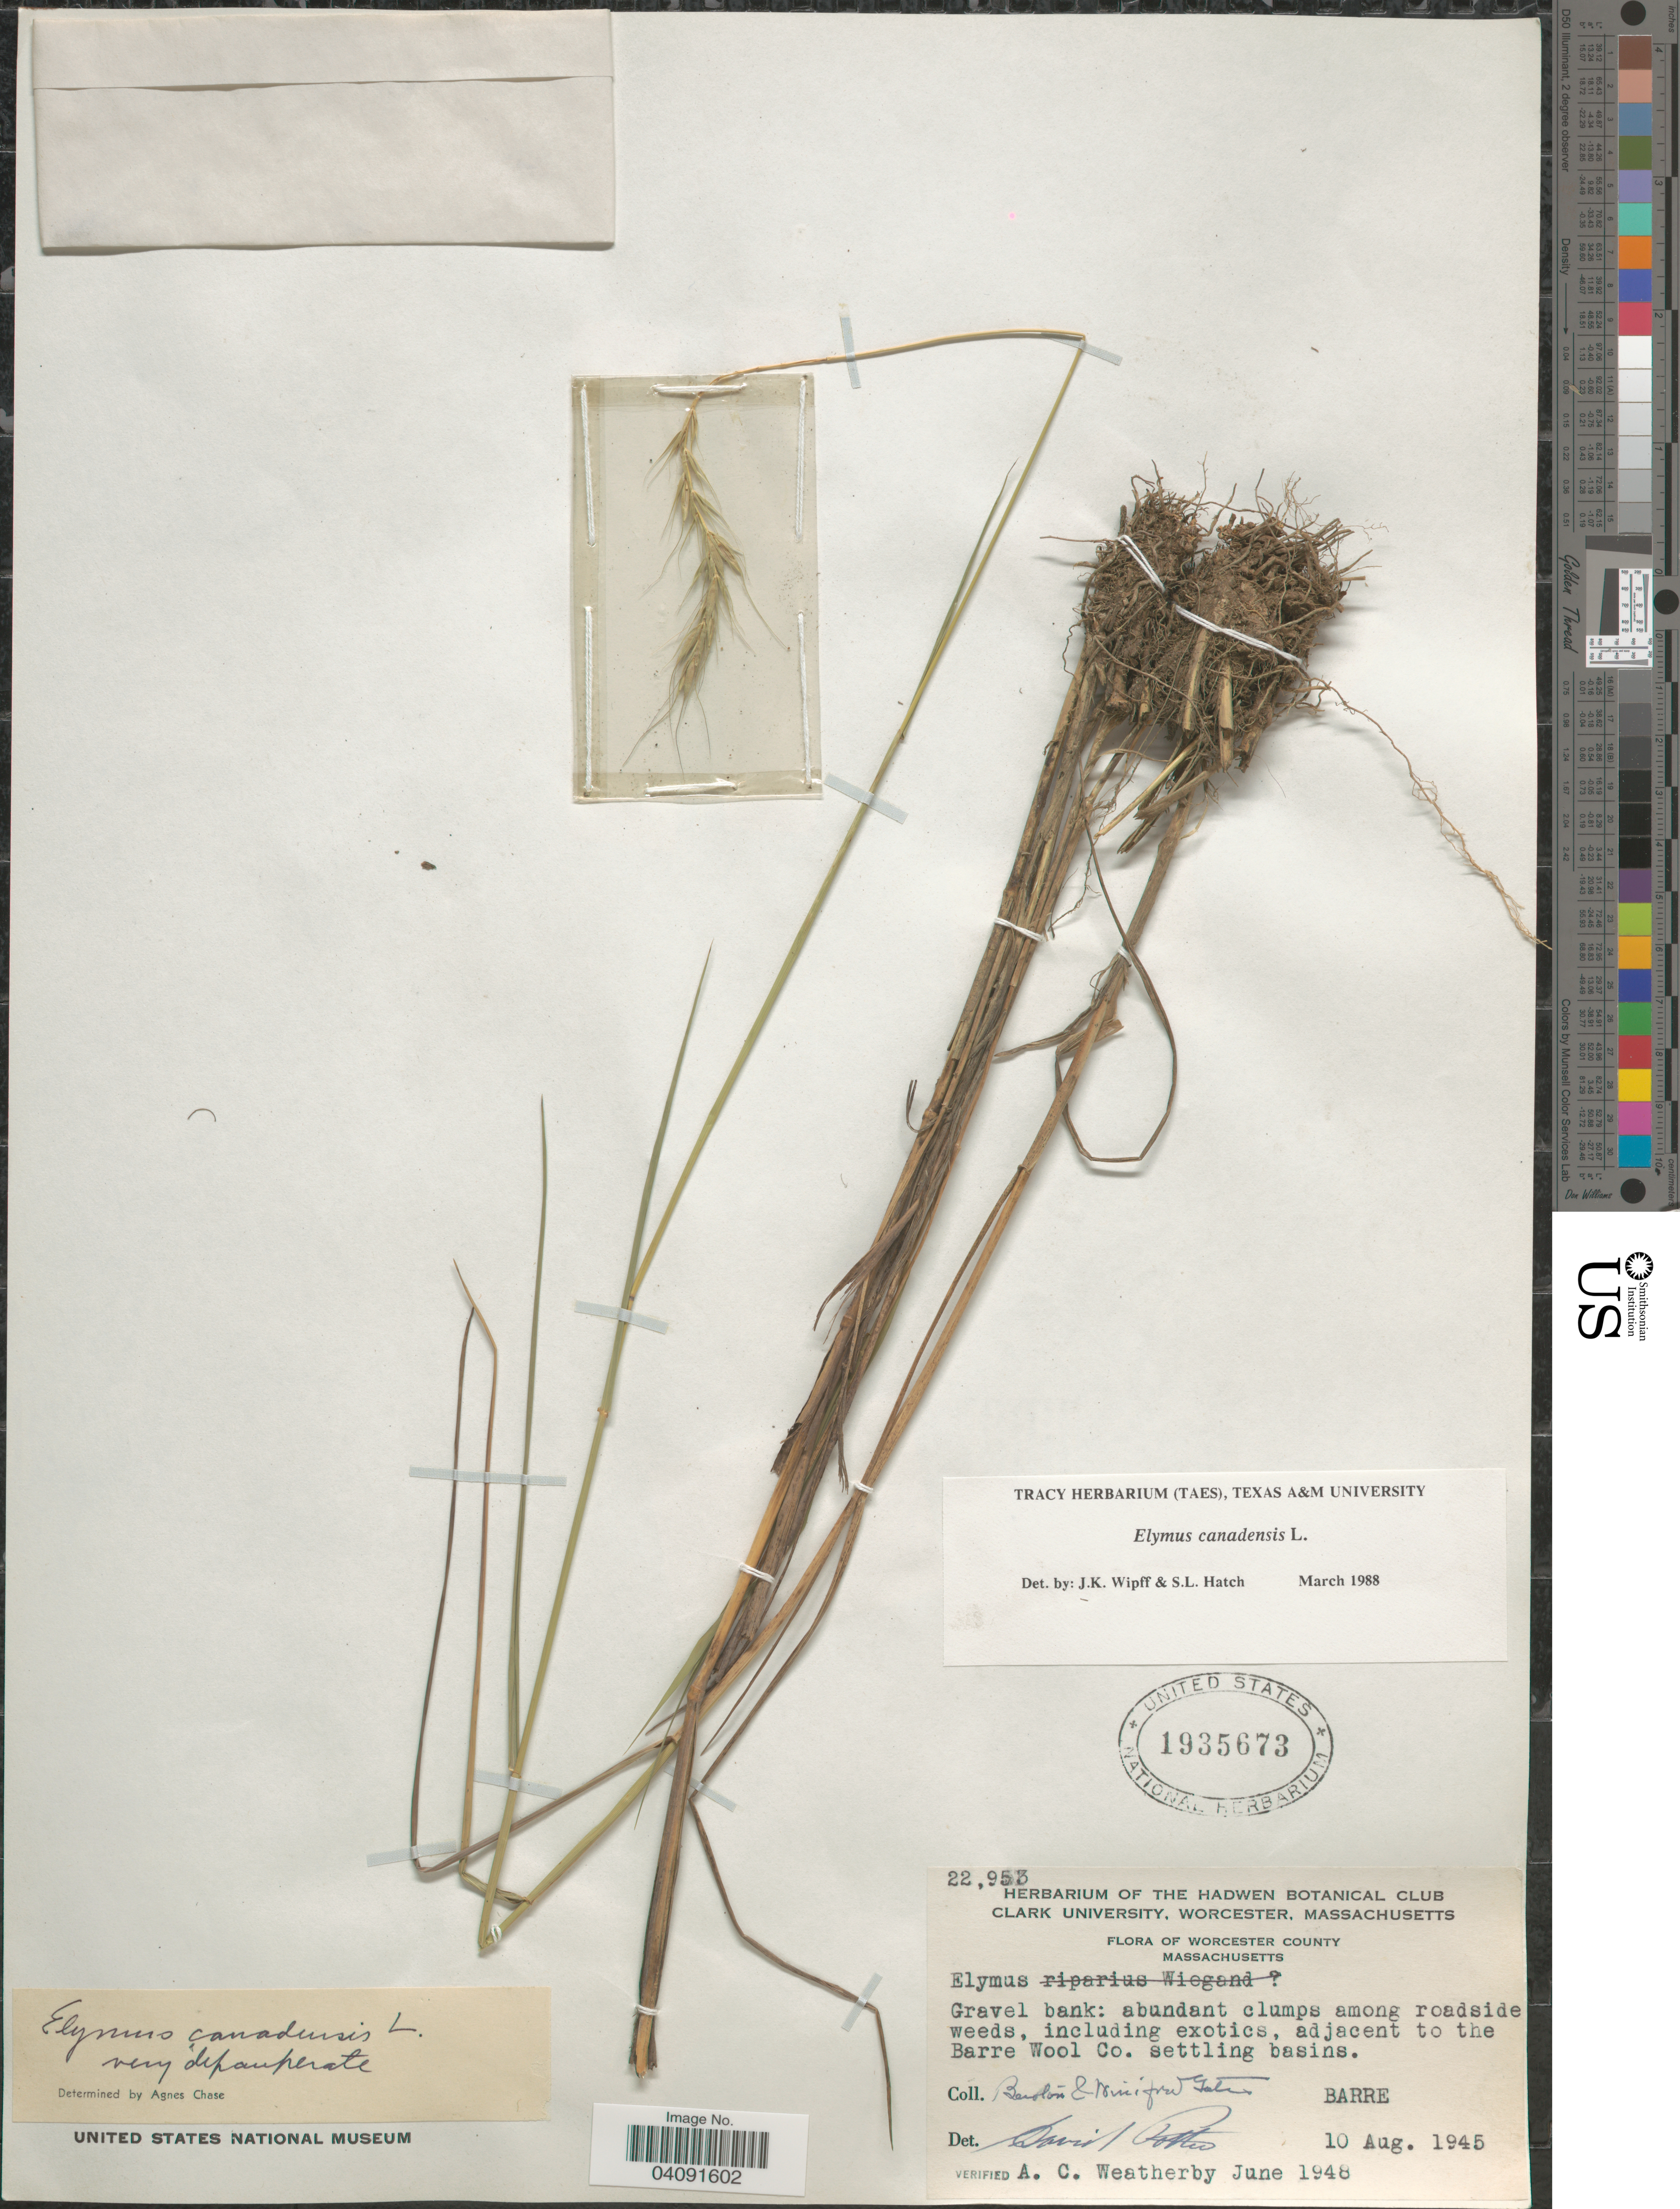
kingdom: Plantae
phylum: Tracheophyta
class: Liliopsida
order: Poales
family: Poaceae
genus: Elymus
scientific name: Elymus canadensis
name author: L.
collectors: B. Gates & W. Gates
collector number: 22953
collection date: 1945-08-10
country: United States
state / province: Massachusetts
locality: Worcester County. Gravel bank: abundant clumps among roadside weeds, including exotics, adjacent to the Barre Wool co. settling basins. Barre.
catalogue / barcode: US 1935673